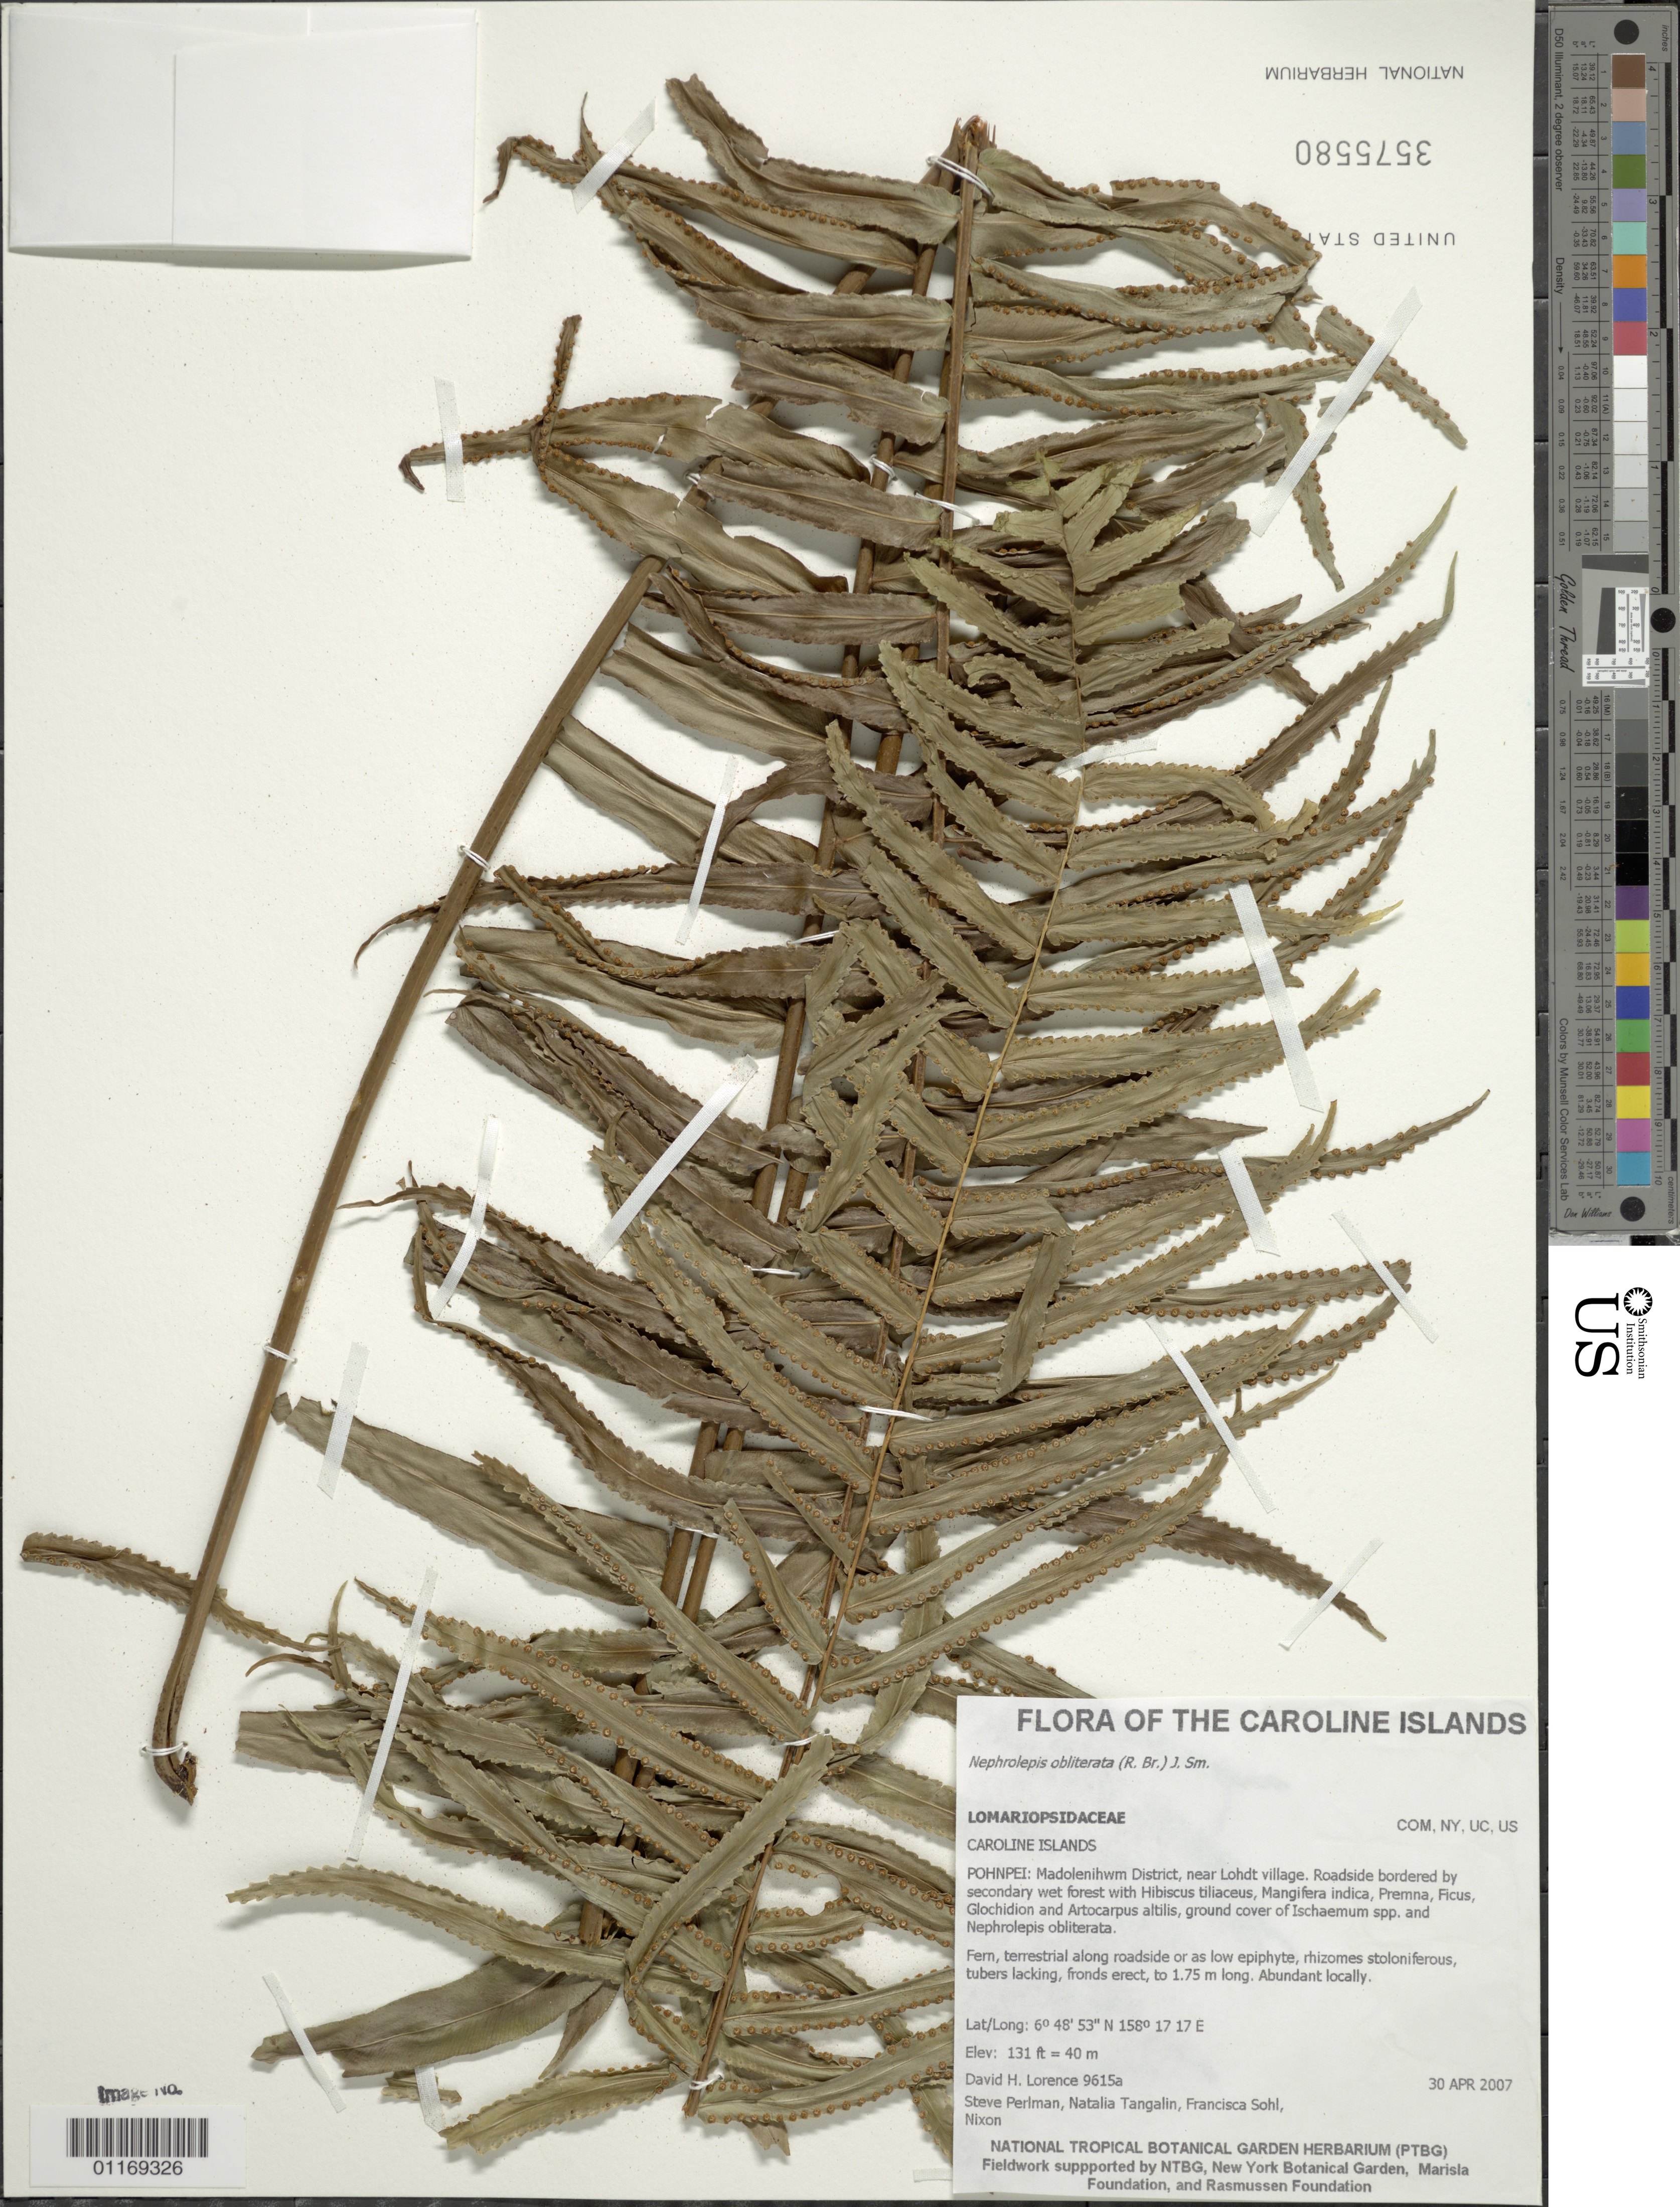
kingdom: Plantae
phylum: Tracheophyta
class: Polypodiopsida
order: Polypodiales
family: Nephrolepidaceae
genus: Nephrolepis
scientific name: Nephrolepis obliterata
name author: (R. Br.) J. Sm.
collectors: D. Lorence, S. P. Perlman, N. Tangalin & F. Sohl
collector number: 9615a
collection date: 2007-04-30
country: Micronesia, Federated States of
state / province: Pohnpei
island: Pohnpei [Ponape]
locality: Madolenihwm District, near Lohdt Village.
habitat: Along roadsides bordered by secondary wet forest.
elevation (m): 40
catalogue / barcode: US 3575580